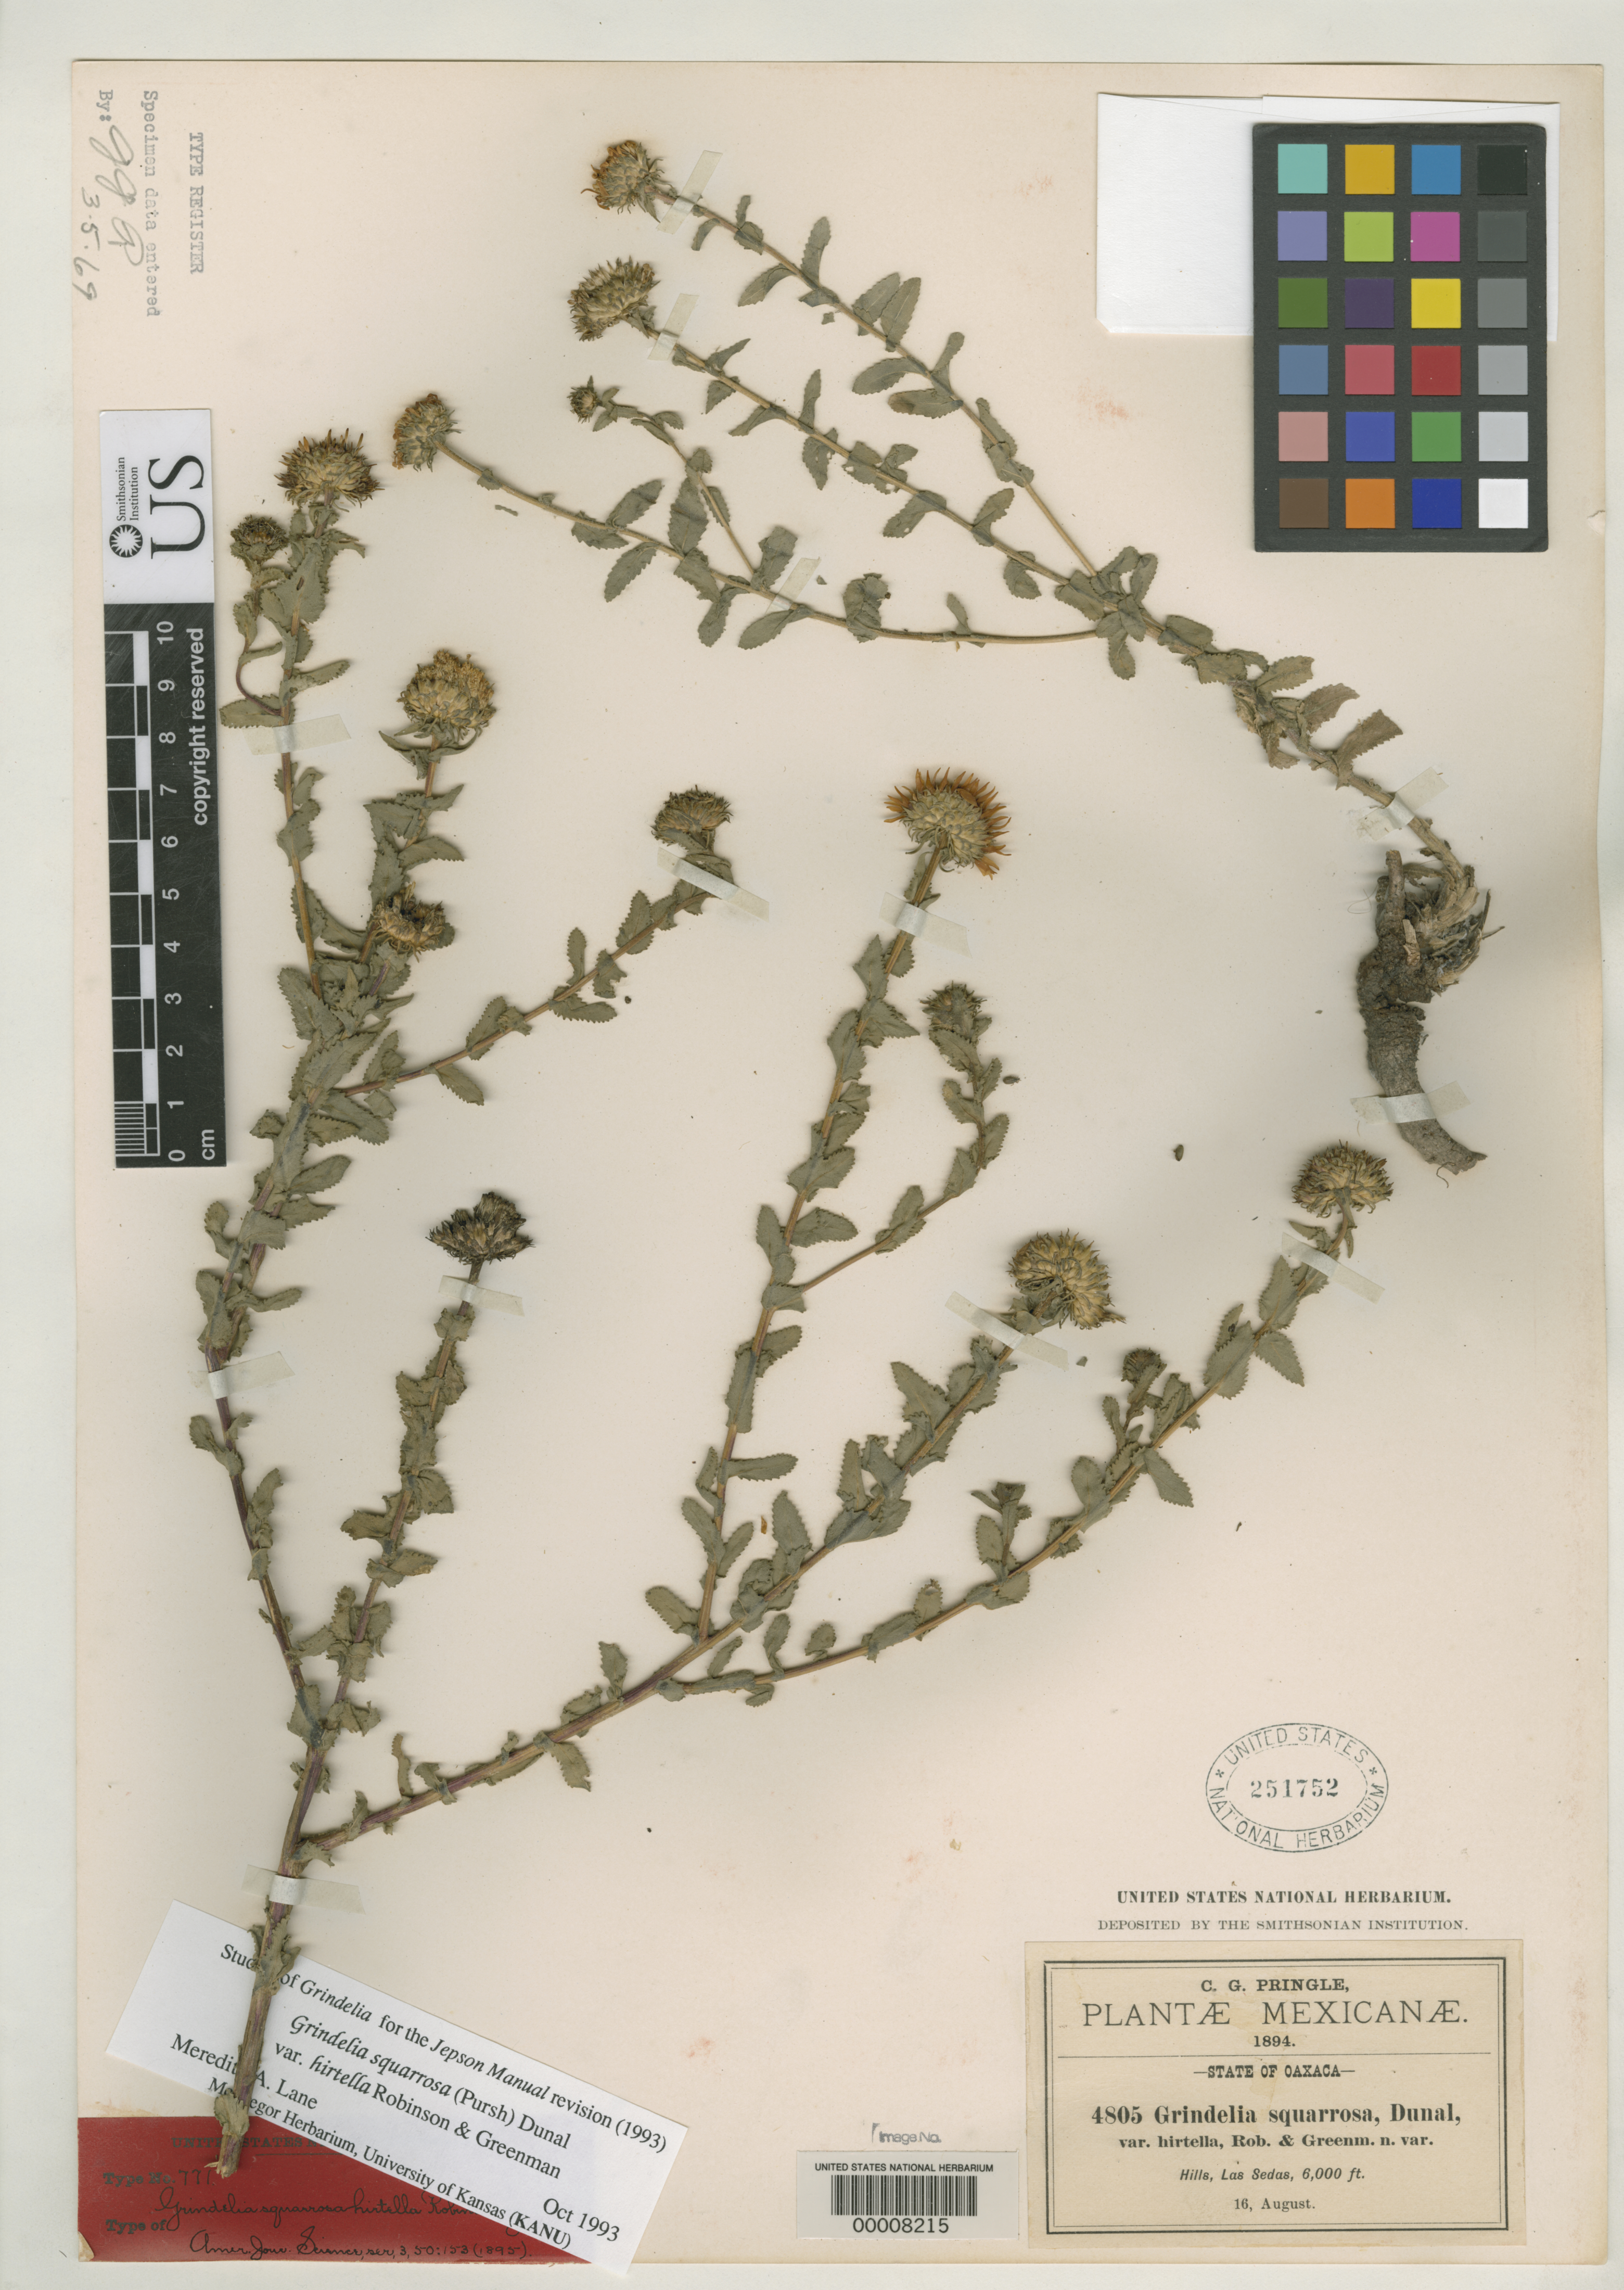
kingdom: Plantae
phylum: Tracheophyta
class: Magnoliopsida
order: Asterales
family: Asteraceae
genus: Grindelia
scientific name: Grindelia squarrosa var. hirtella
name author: B.L. Rob. & Greenm.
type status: Isotype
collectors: C. G. Pringle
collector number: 4805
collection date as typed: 16 Aug 1894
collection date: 1894-08-16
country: Mexico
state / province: Oaxaca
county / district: Elta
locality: Los Sedas.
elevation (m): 1829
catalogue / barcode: US 251752